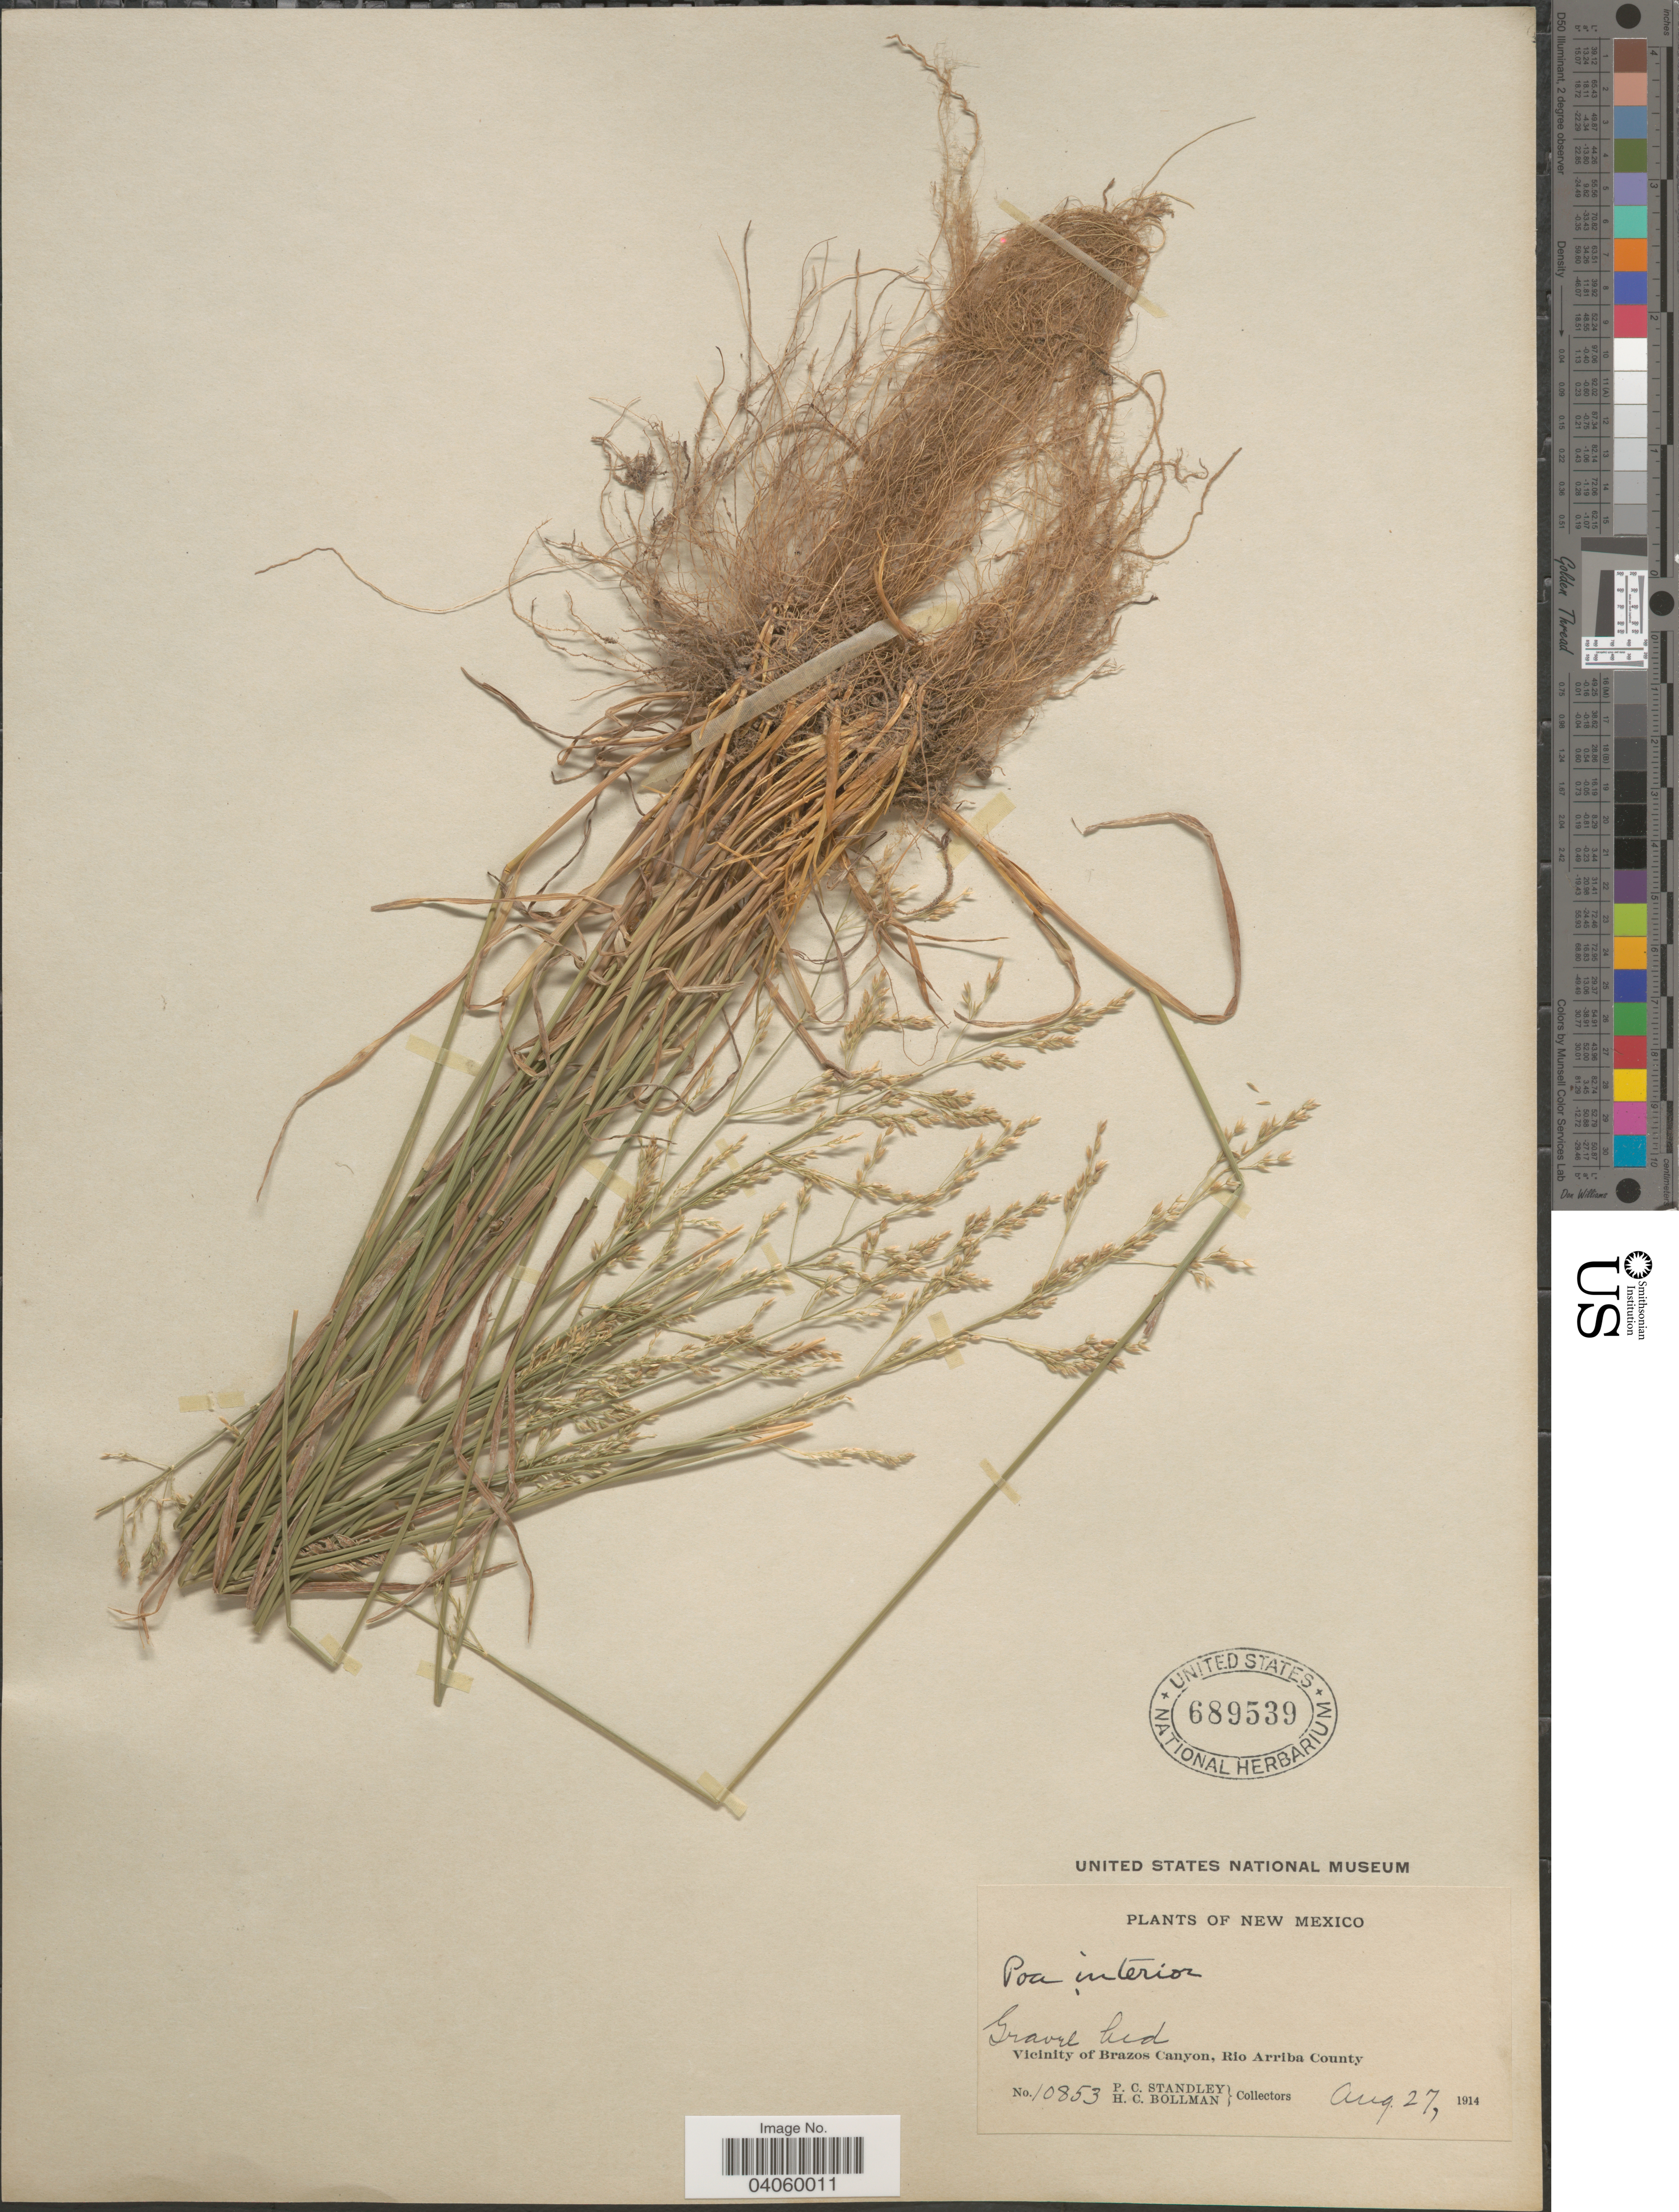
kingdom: Plantae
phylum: Tracheophyta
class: Liliopsida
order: Poales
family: Poaceae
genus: Poa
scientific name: Poa interior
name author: Rydb.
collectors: P. C. Standley & H. C. Bollman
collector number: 10853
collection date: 1914-08-27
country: United States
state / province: New Mexico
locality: Vicinity of Brazos Canyon, Rio Arriba County.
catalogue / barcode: US 689539